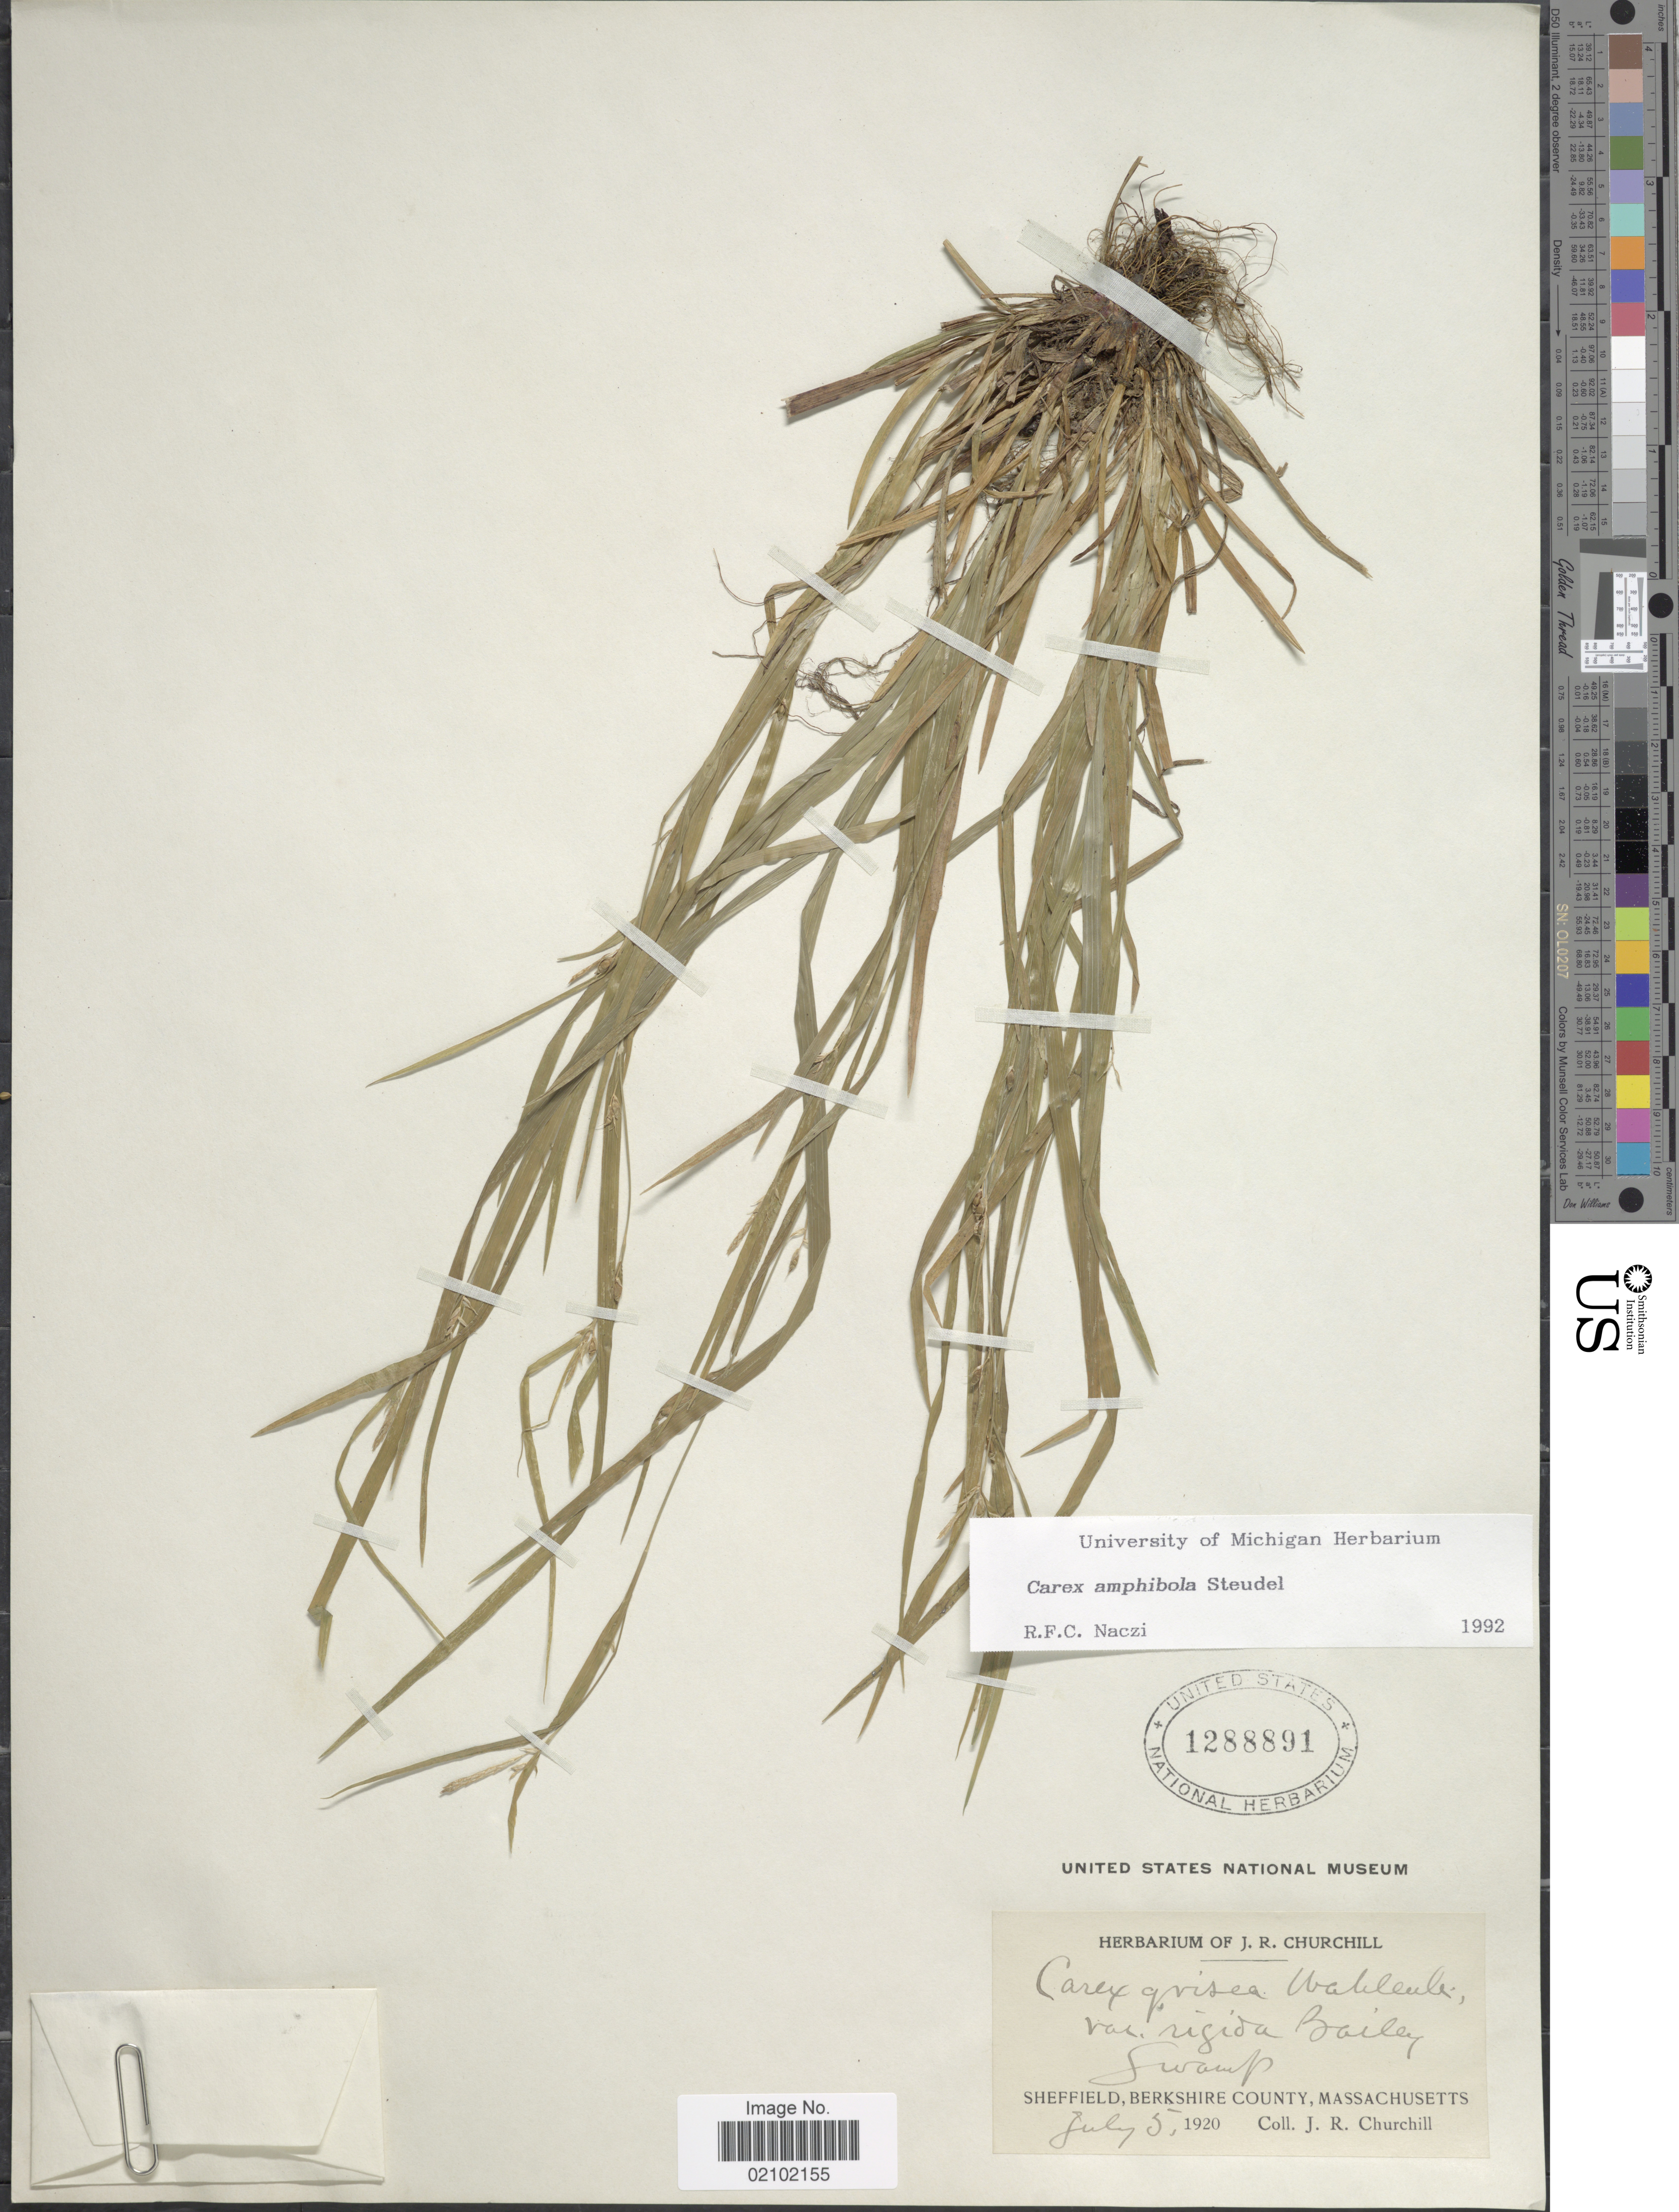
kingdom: Plantae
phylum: Tracheophyta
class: Liliopsida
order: Poales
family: Cyperaceae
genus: Carex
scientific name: Carex amphibola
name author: Steud.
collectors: J. Churchill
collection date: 1920-07-05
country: United States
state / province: Massachusetts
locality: Sheffield, Berkshire County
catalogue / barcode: US 1288891